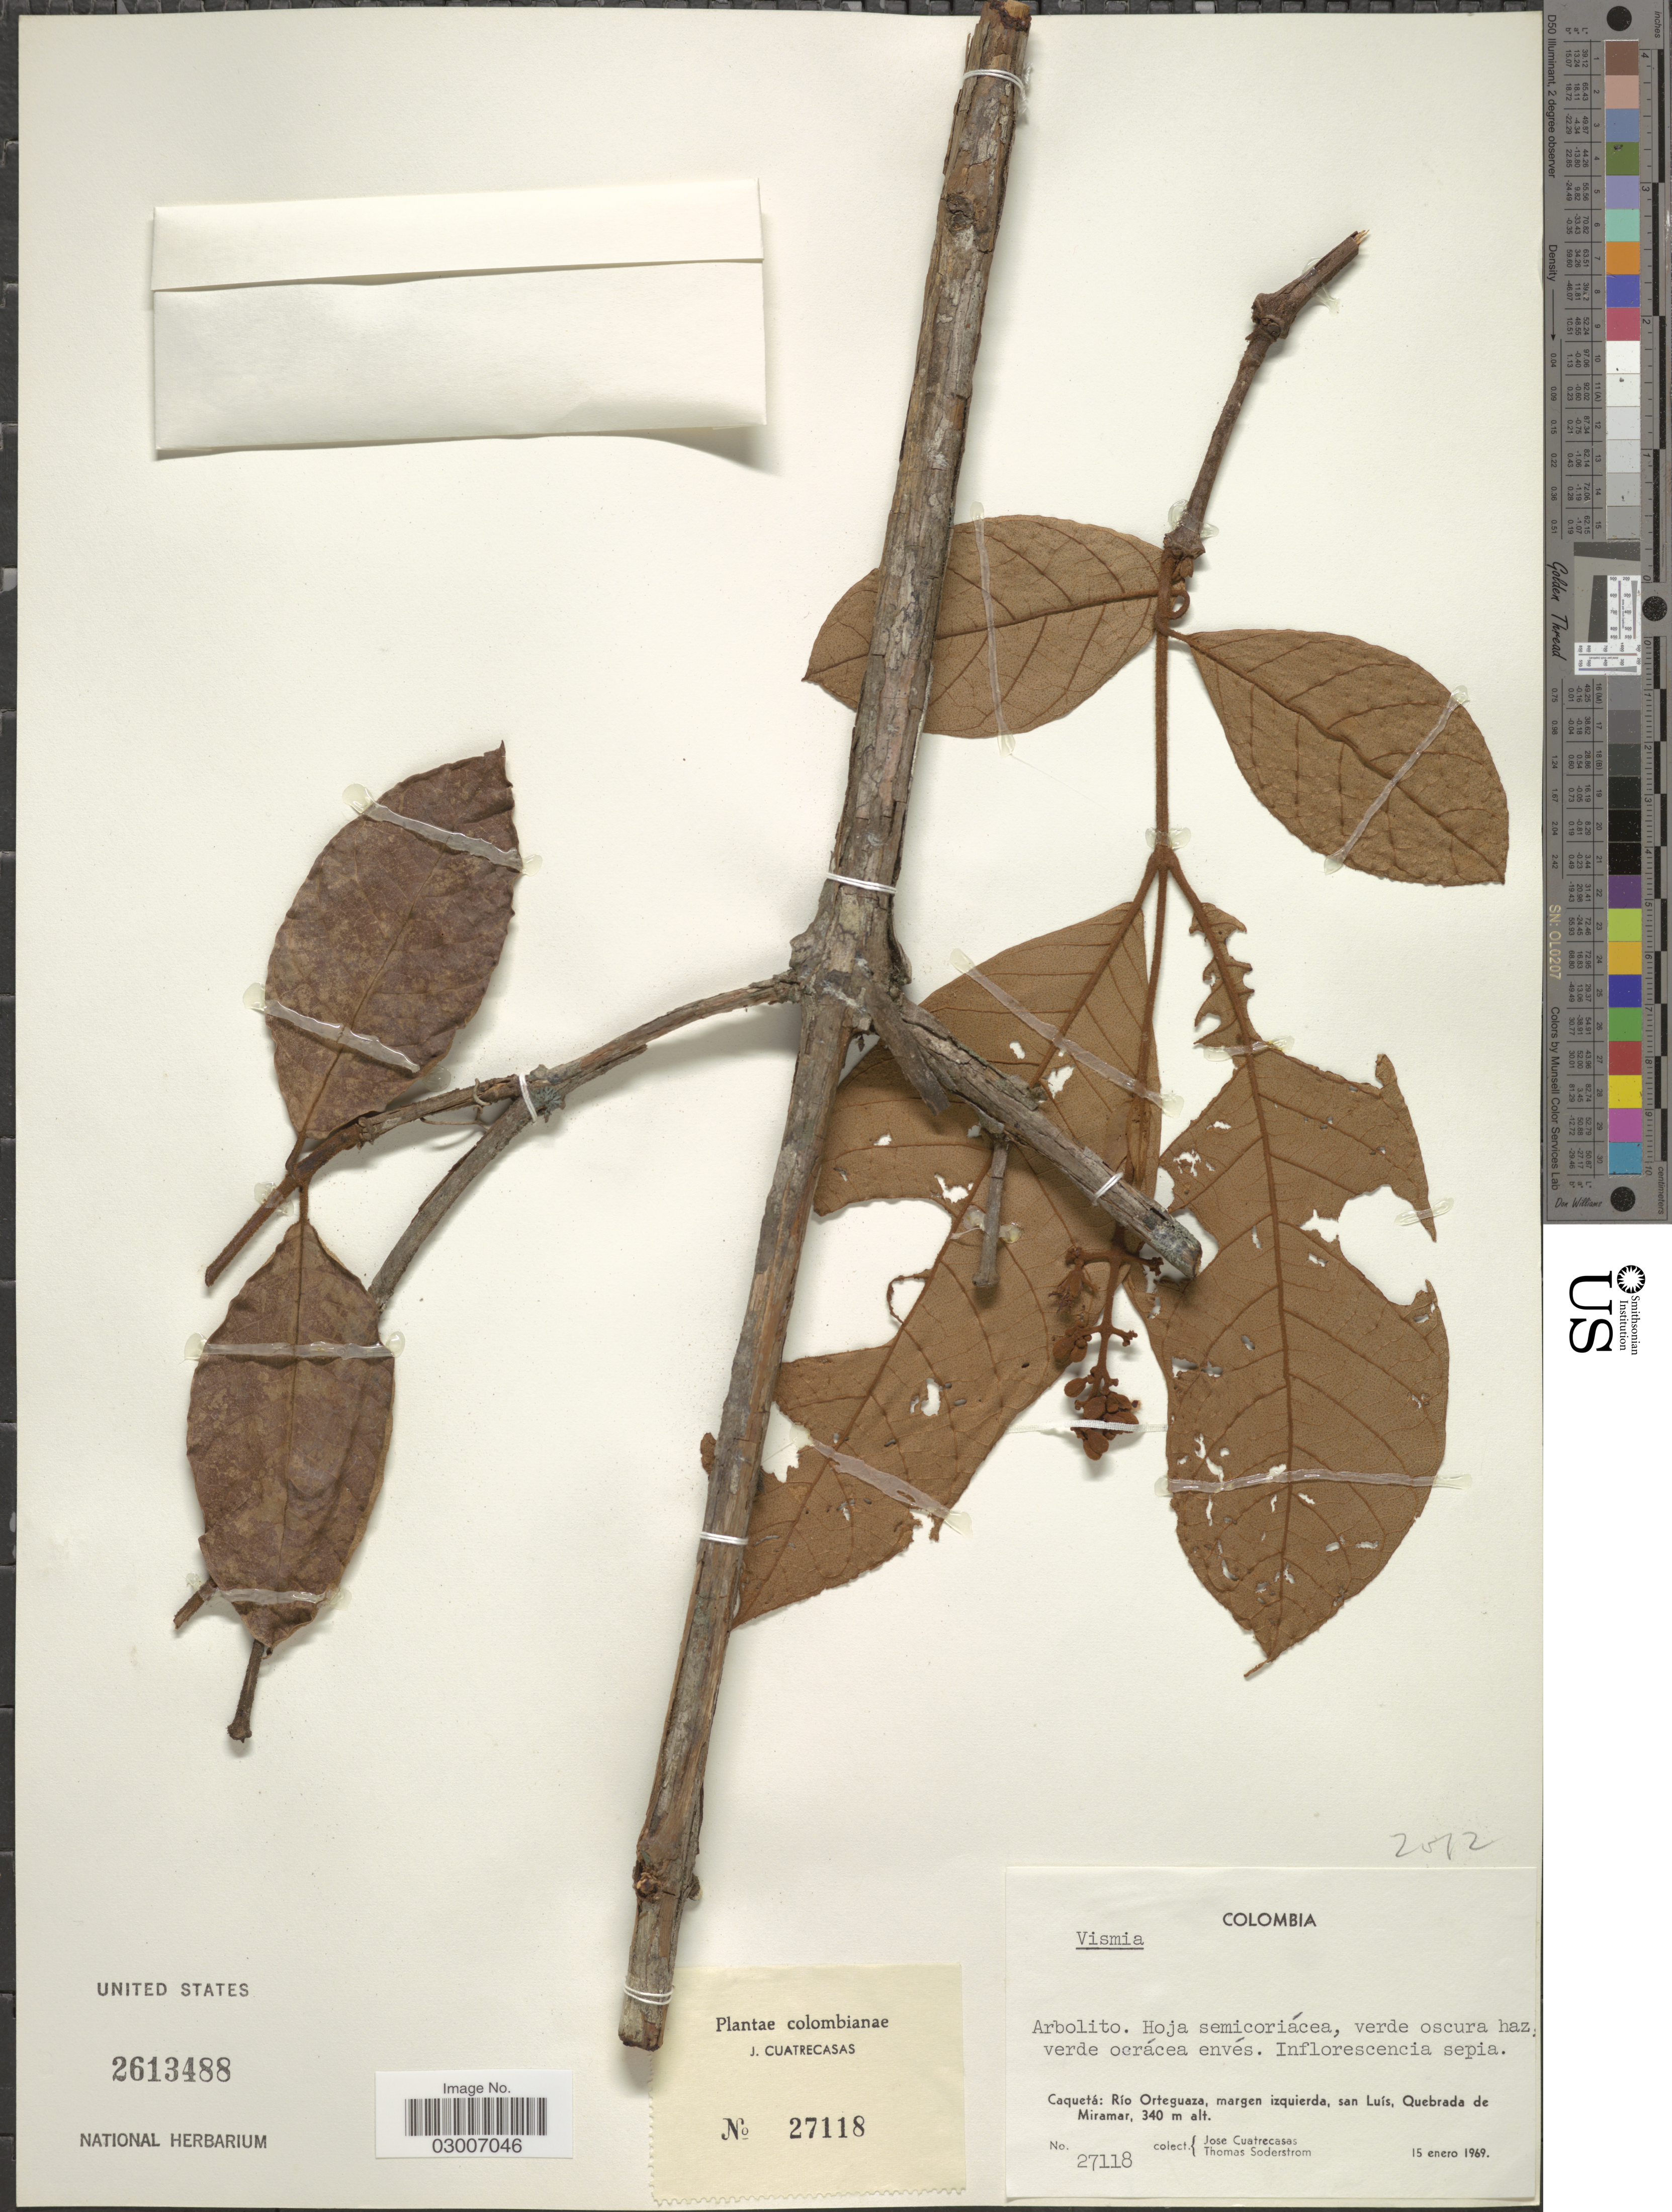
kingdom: Plantae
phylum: Tracheophyta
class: Magnoliopsida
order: Malpighiales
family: Hypericaceae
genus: Vismia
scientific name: Vismia sp.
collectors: J. Cuatrecasas & T. R. Soderstrom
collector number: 27118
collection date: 1969-01-15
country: Colombia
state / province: Caquetá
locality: Río Orteguaza, margen izquierda, san Luís, Quebrada de Miramar.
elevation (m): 340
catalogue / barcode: US 2613488